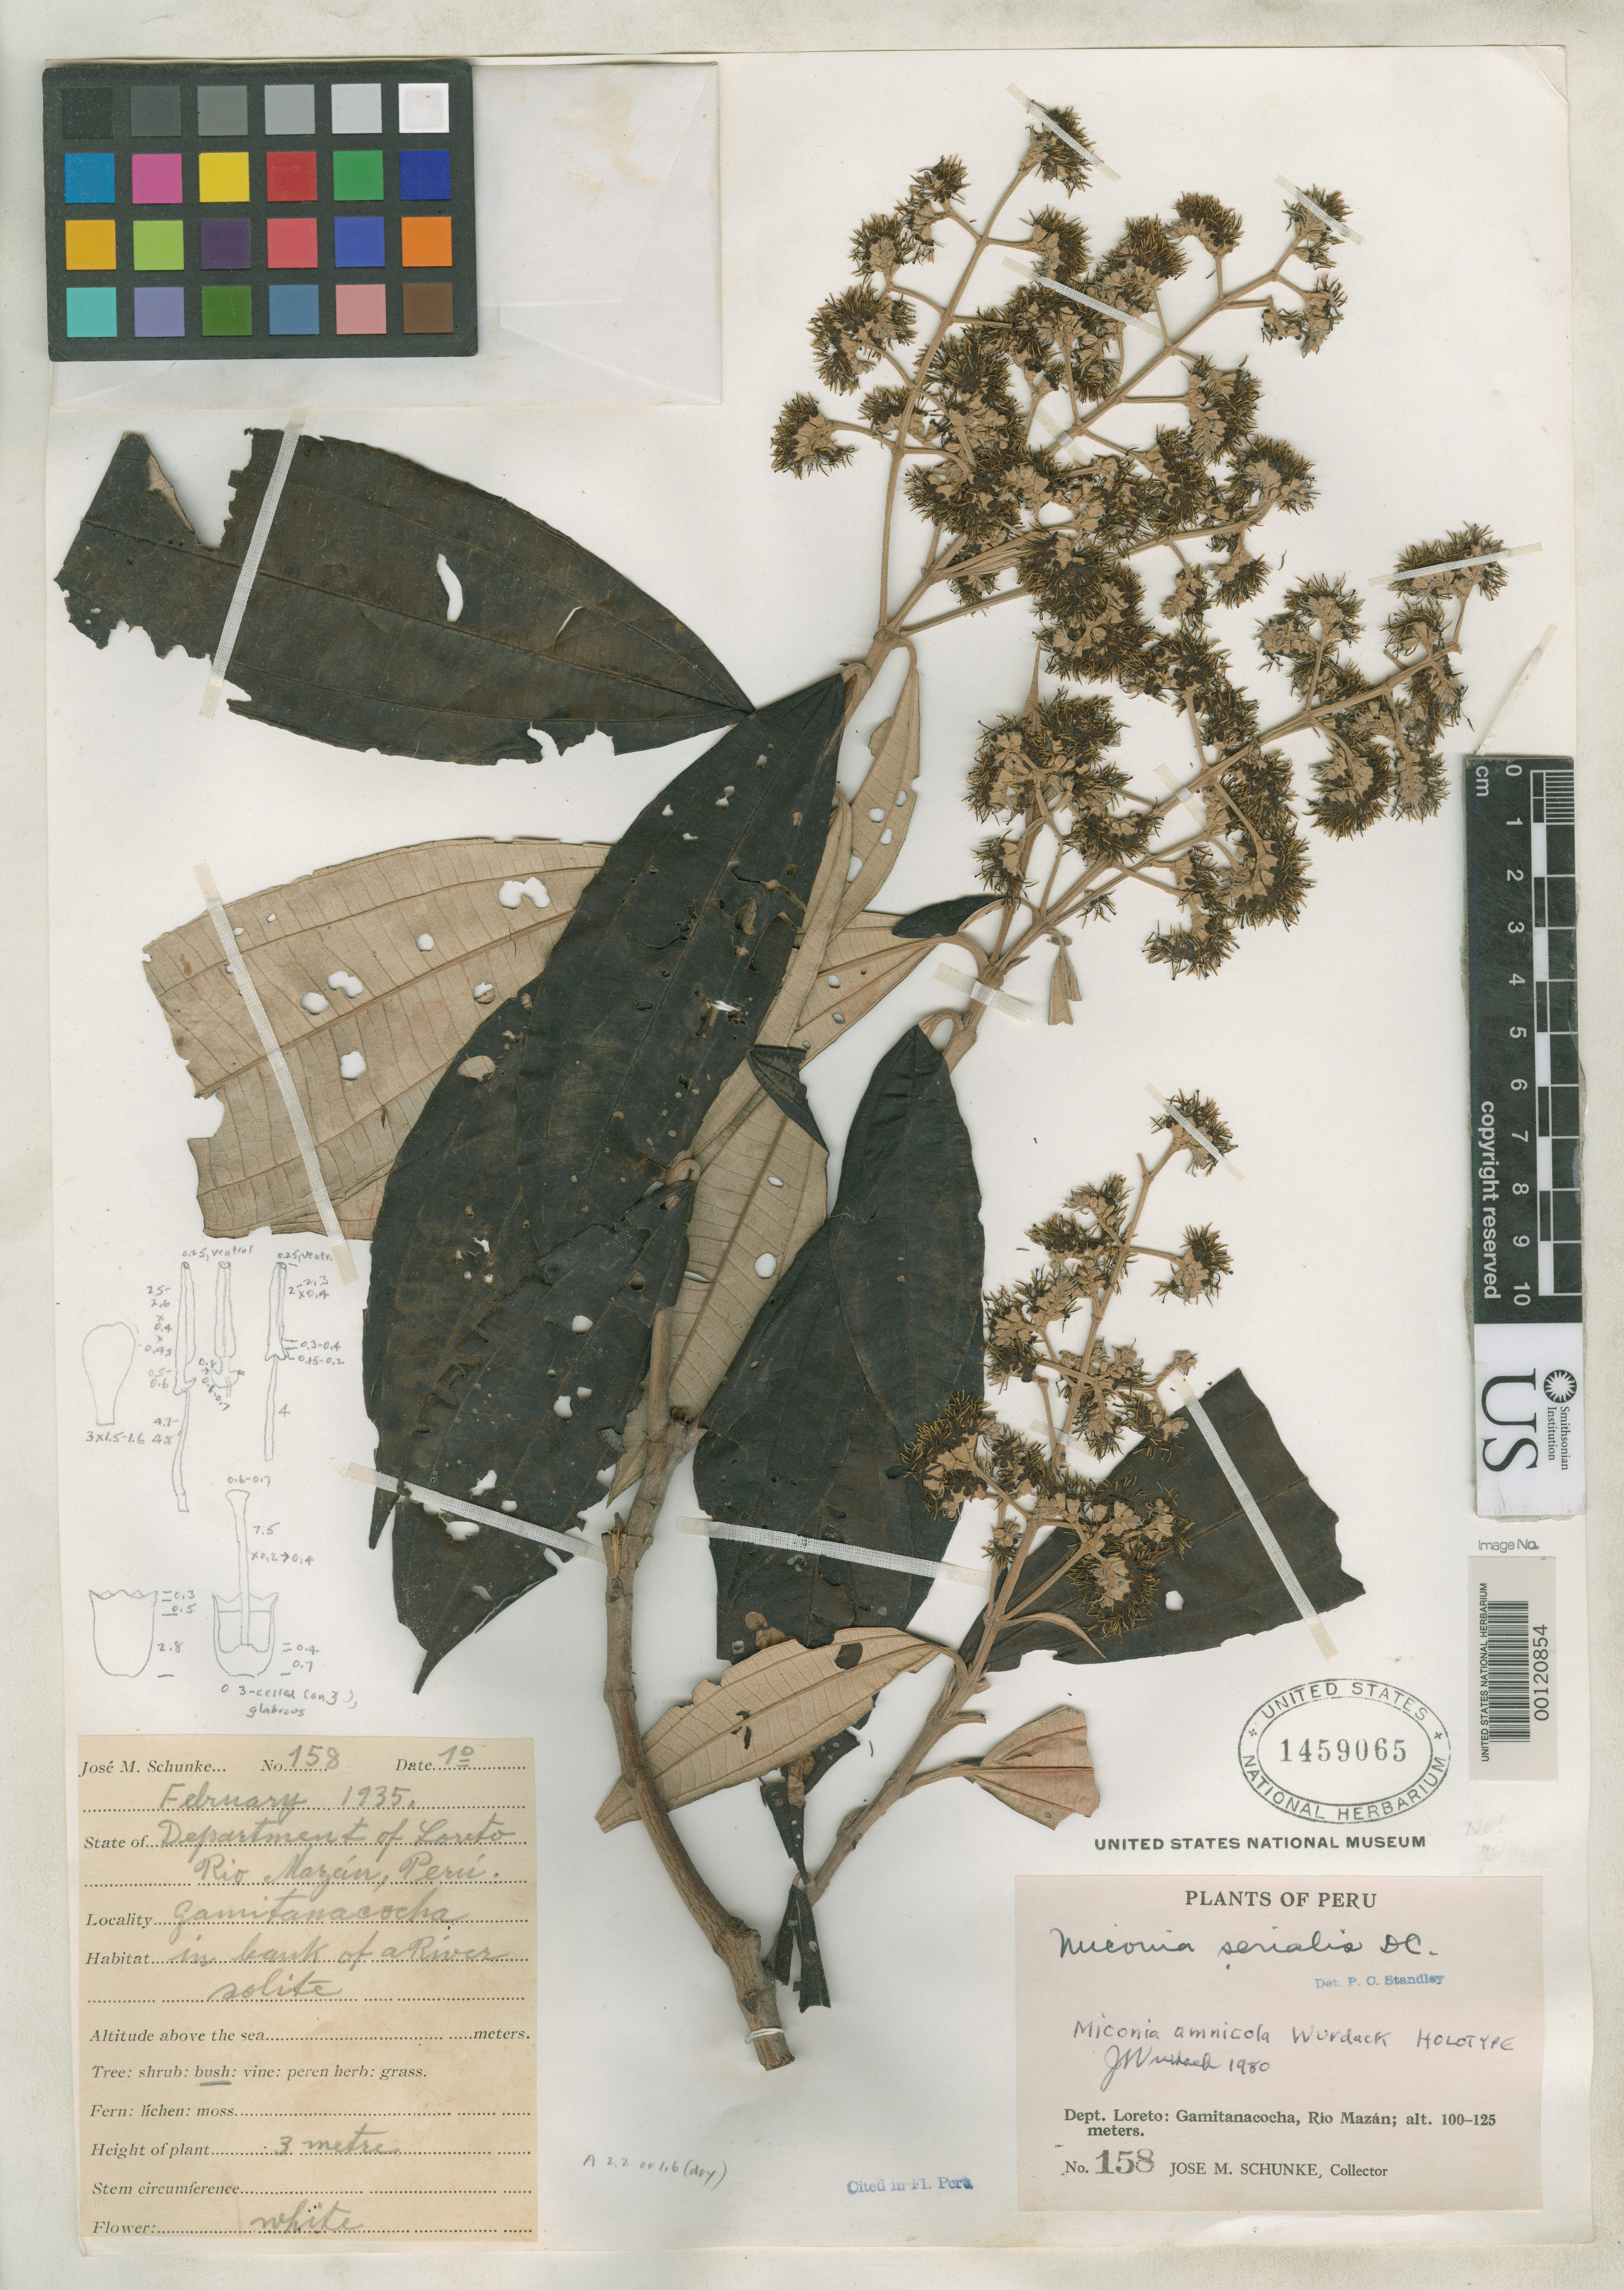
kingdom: Plantae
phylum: Tracheophyta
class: Magnoliopsida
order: Myrtales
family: Melastomataceae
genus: Miconia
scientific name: Miconia amnicola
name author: Wurdack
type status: Holotype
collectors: J. M. Schunke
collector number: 158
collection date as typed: Feb 1935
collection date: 1935-02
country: Peru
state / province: Loreto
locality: Gamitanacocha, Rio Mazan.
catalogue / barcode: US 1459065